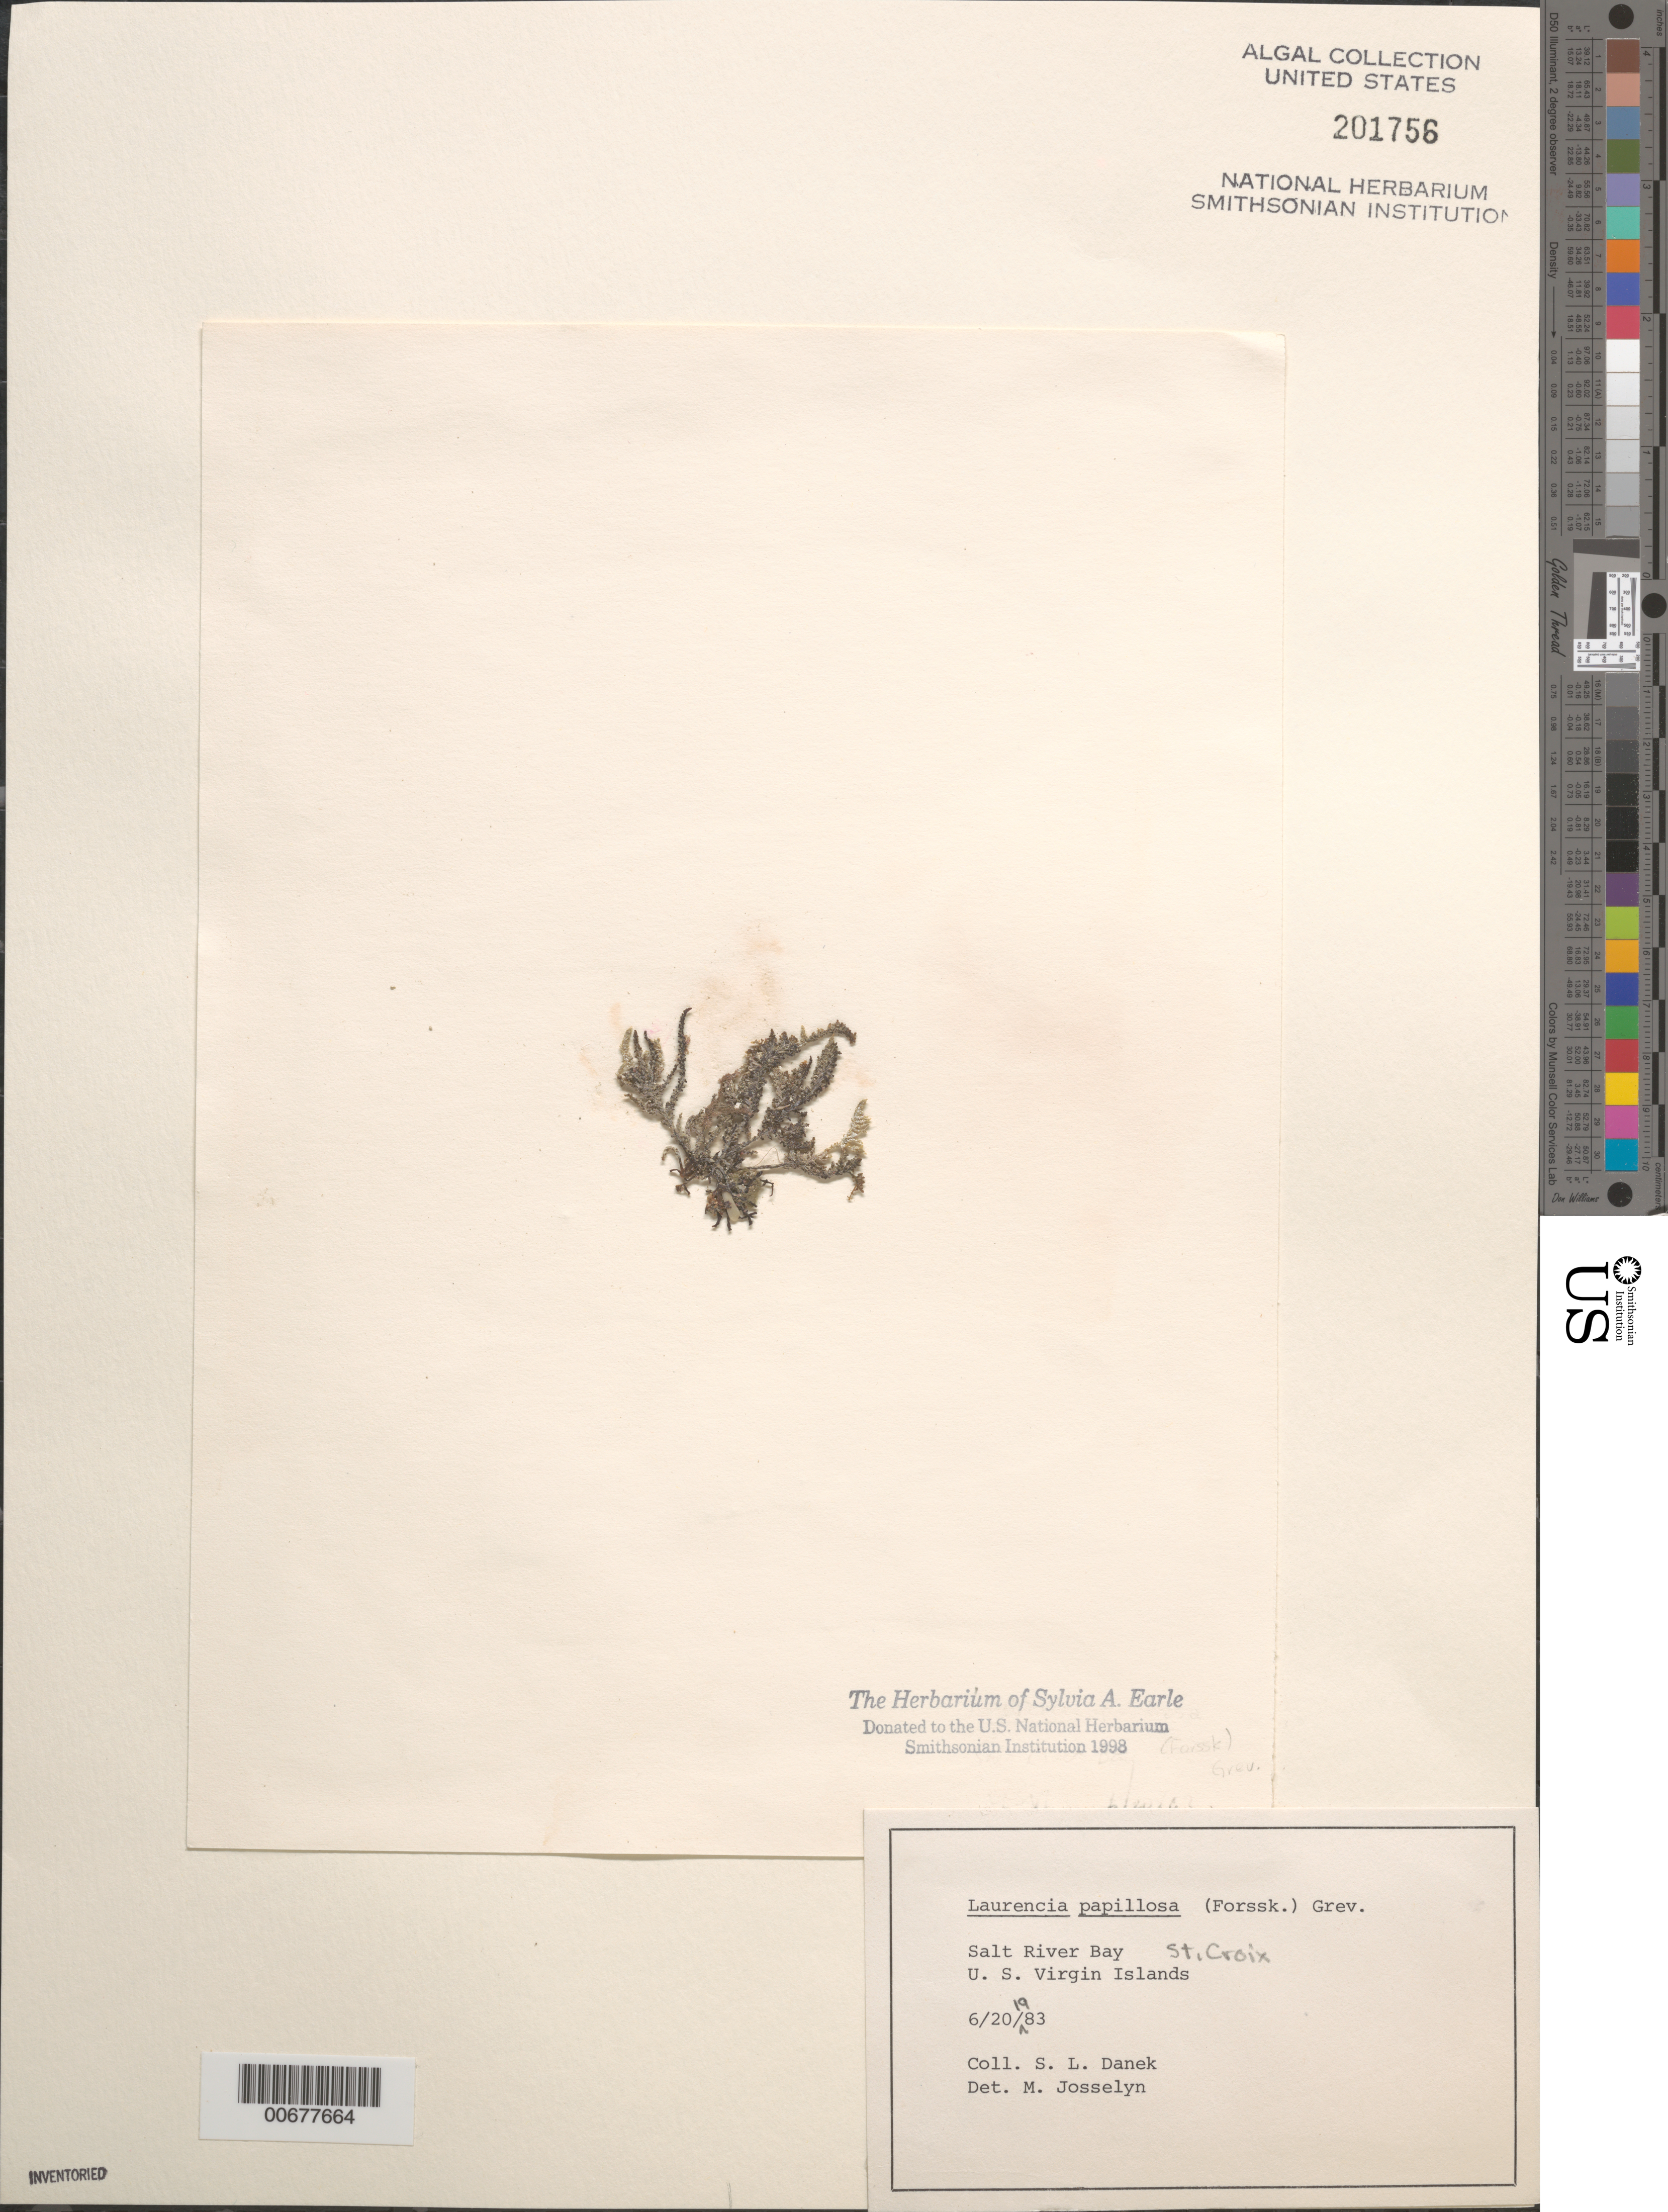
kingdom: Plantae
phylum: Rhodophyta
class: Florideophyceae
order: Ceramiales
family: Rhodomelaceae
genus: Palisada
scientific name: Palisada perforata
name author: (Bory) K.W. Nam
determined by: Algae name updating Project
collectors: S. Danek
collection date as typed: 20 Jun 1983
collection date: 1983-06-20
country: U.S. Virgin Islands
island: St. Croix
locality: Salt River Bay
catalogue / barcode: US 201756